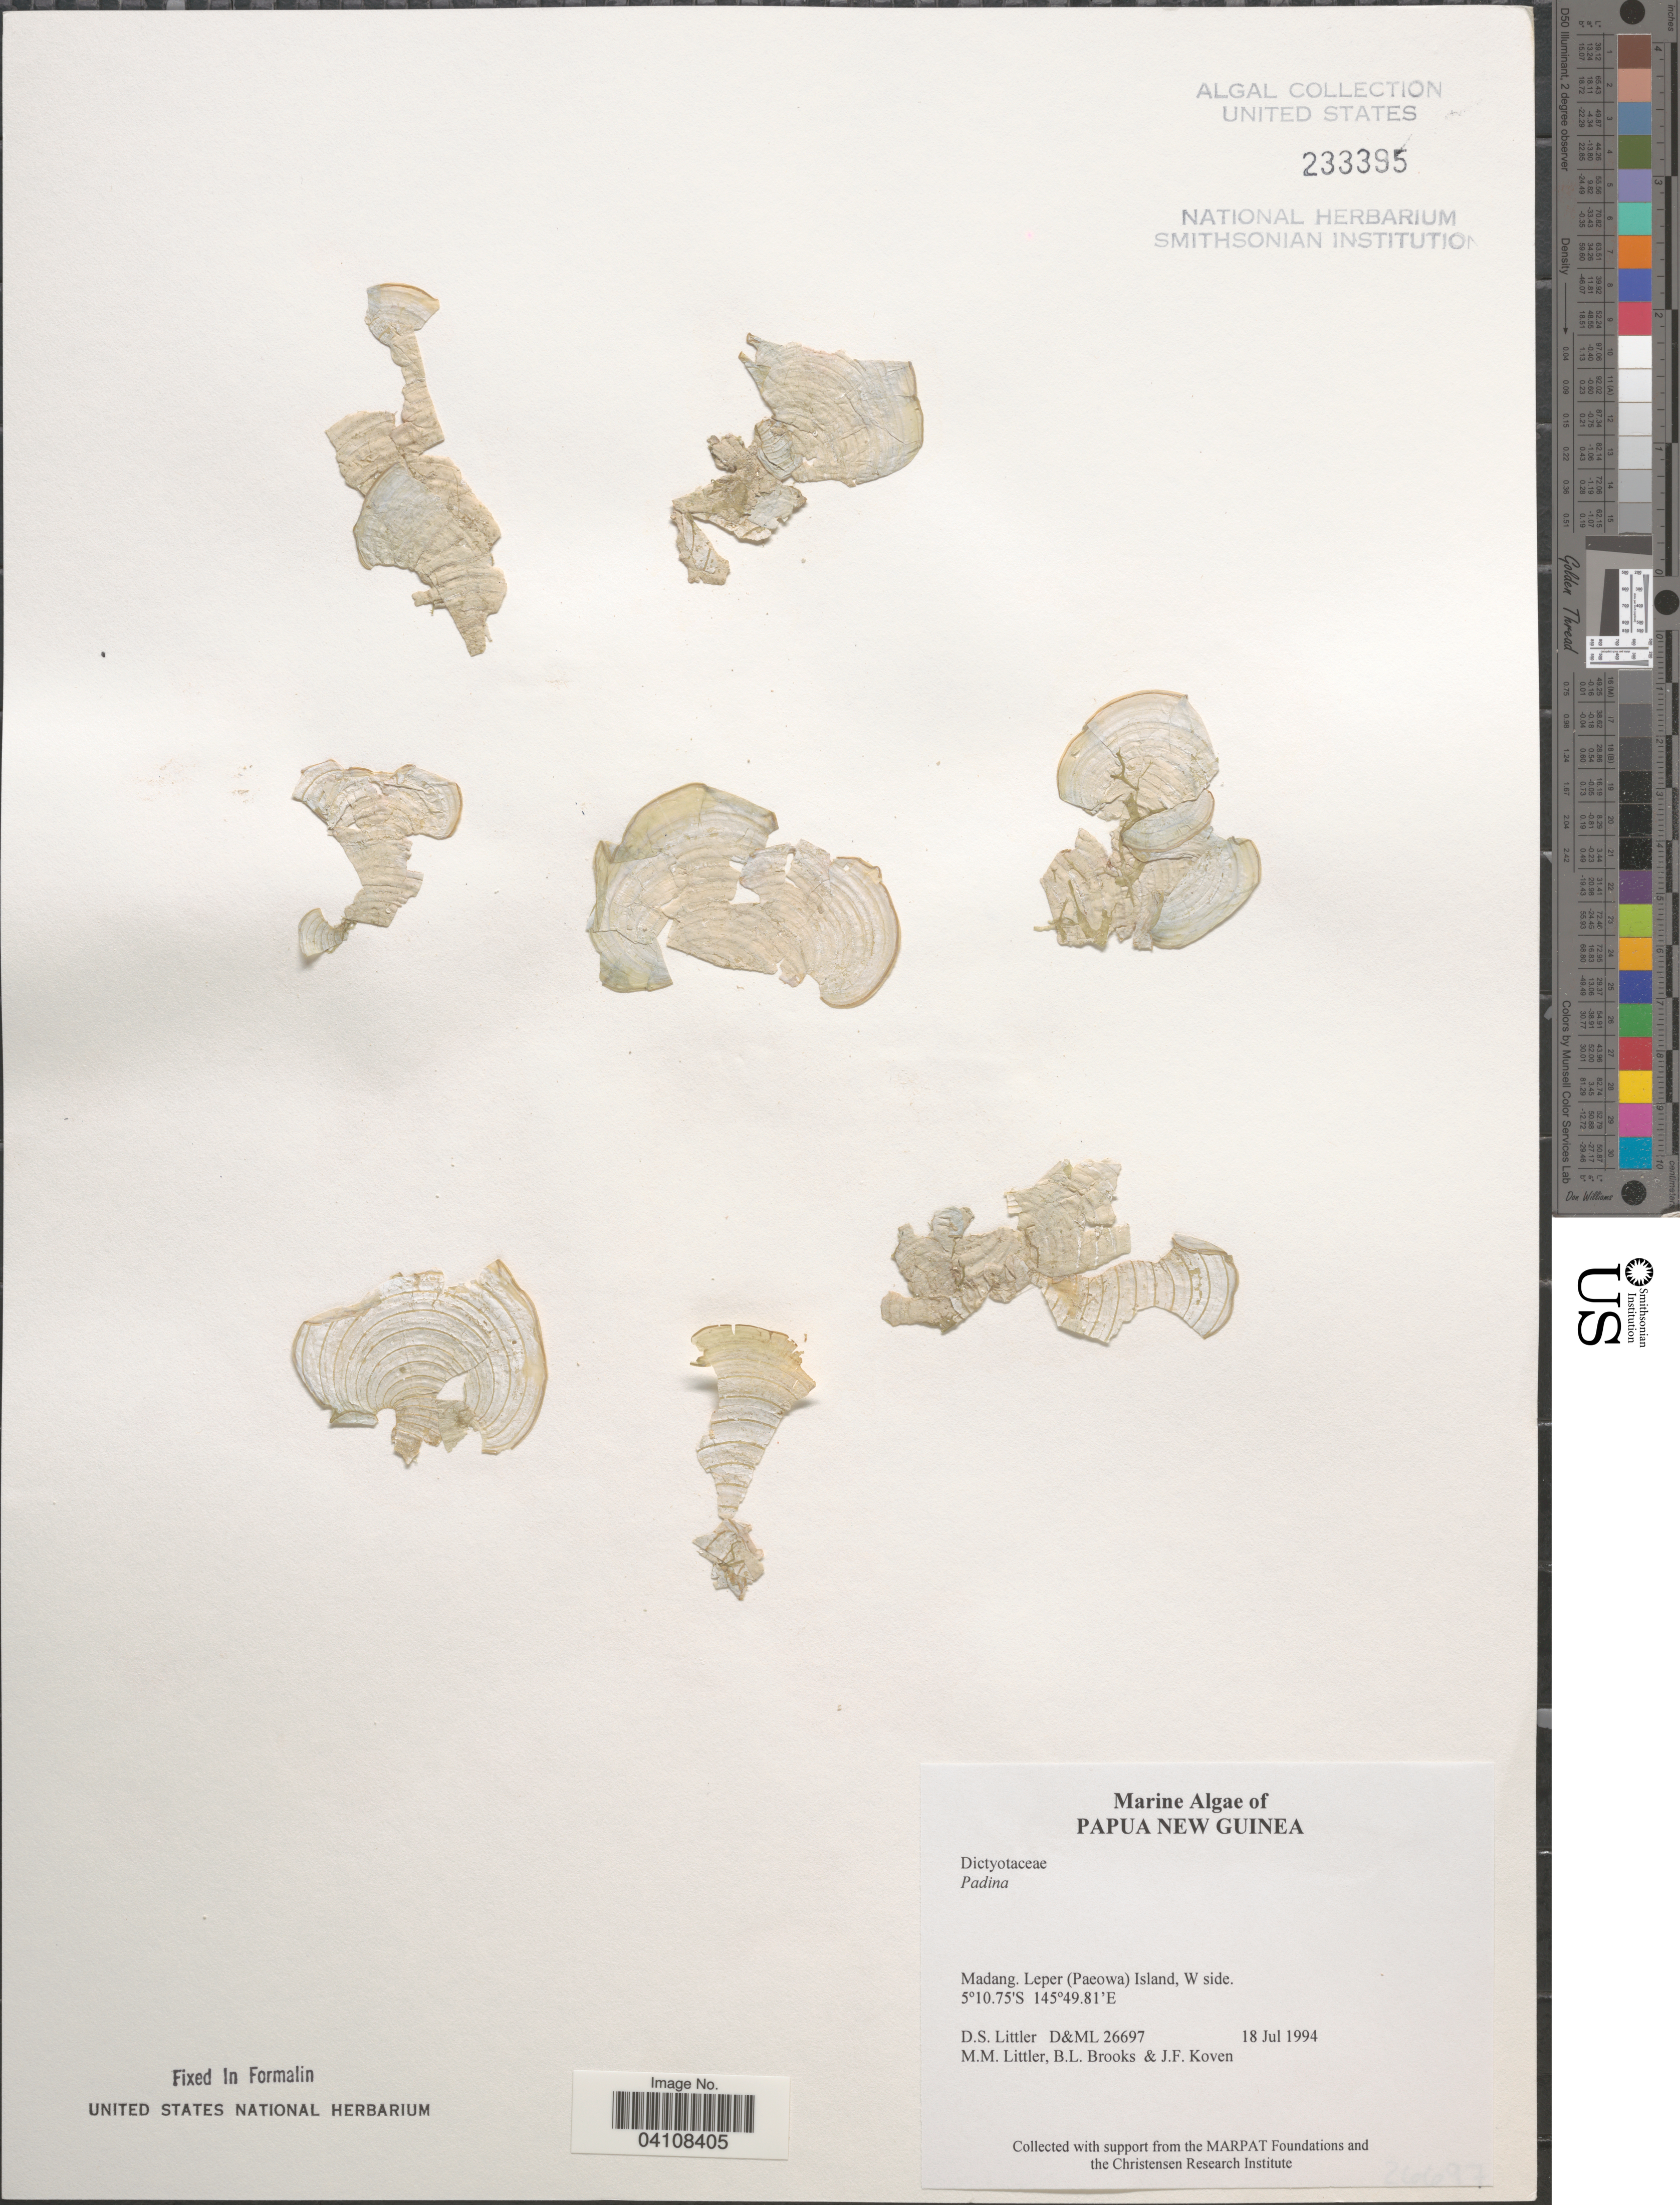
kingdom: Chromista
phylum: Ochrophyta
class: Phaeophyceae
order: Dictyotales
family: Dictyotaceae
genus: Padina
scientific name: Padina sp.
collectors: D. S. Littler, B. Brooks & J. Koven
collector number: D&ML26697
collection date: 1994-07-18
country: Papua New Guinea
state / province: Madang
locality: Leper (Paeowa) Island, W side.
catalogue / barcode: US 233395